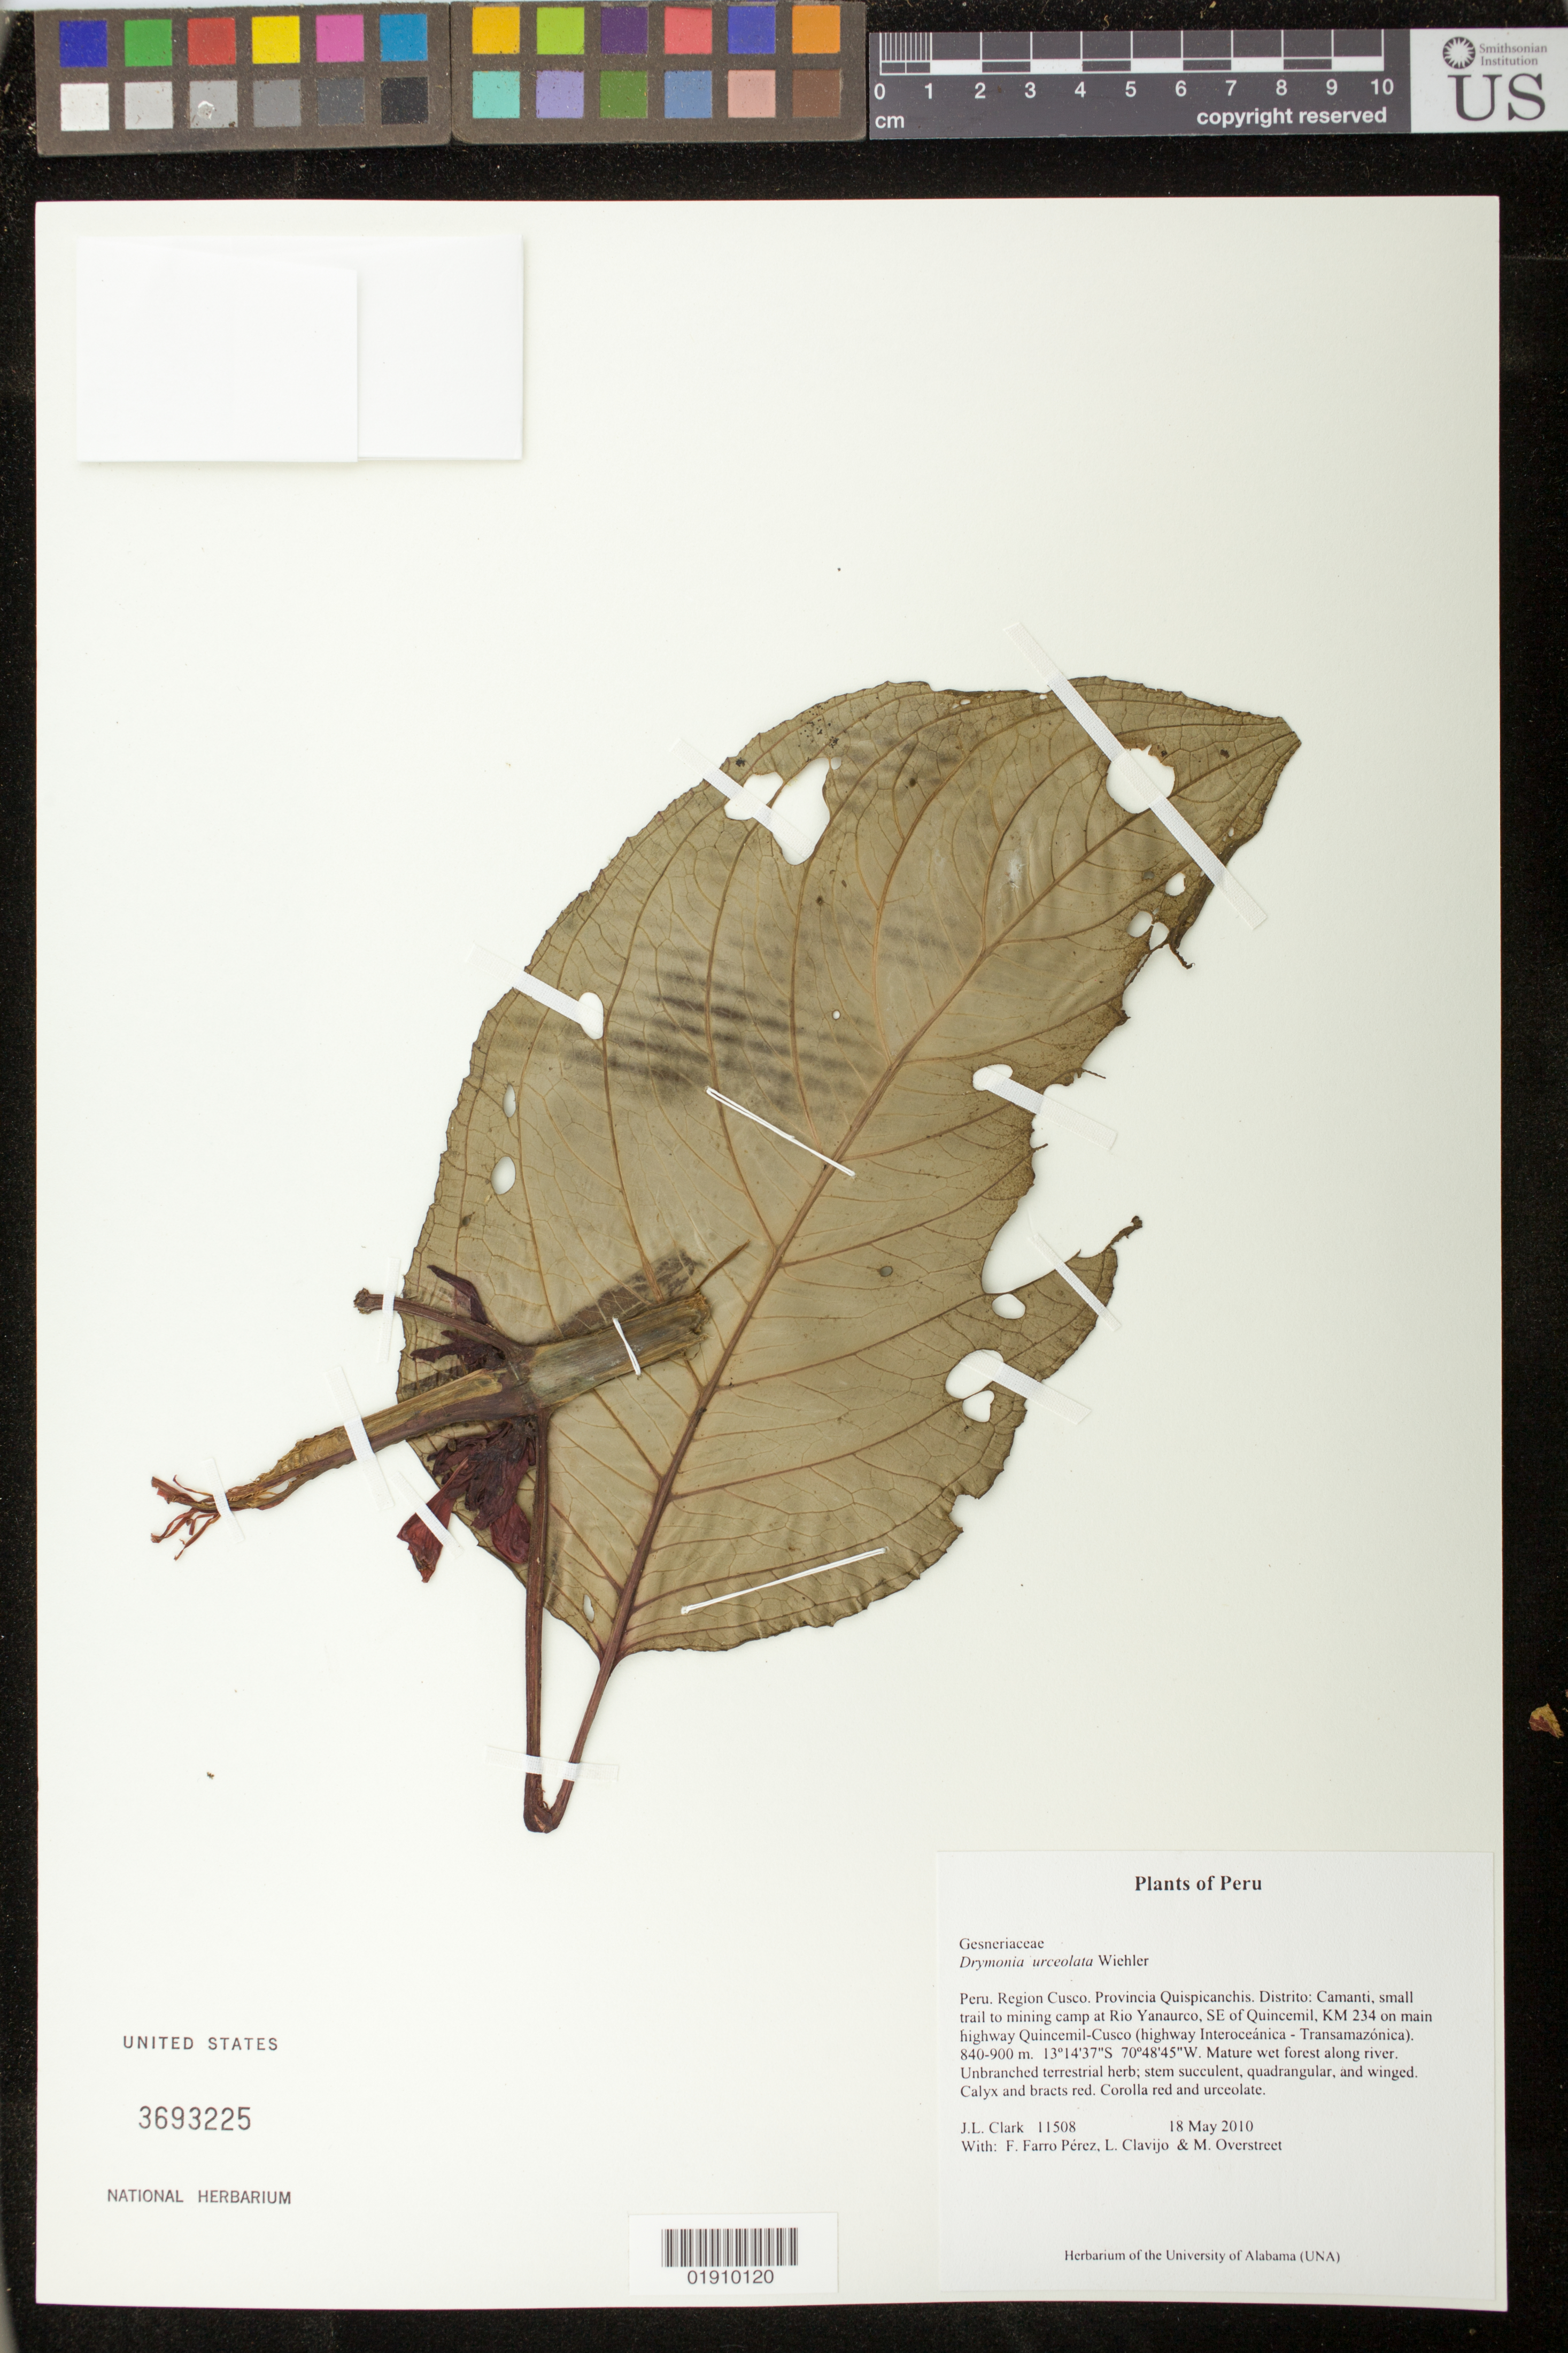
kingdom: Plantae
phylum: Tracheophyta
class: Magnoliopsida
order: Lamiales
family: Gesneriaceae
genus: Drymonia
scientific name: Drymonia urceolata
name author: Wiehler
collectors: J. L. Clark, F. Farro Pérez, L. Clavijo & M. Overstreet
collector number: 11508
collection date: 2010-05-18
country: Peru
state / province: Cusco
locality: Provincia Quispicanchis. Distrito: Camanti, small trail to mining camp at Rio Yanaurco, SE of Quincemil, KM 234 on main highway Quincemil-Cusco (highway Interoceánica - Transamazónica).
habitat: Mature wet forest along river.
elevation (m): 840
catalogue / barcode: US 3693225